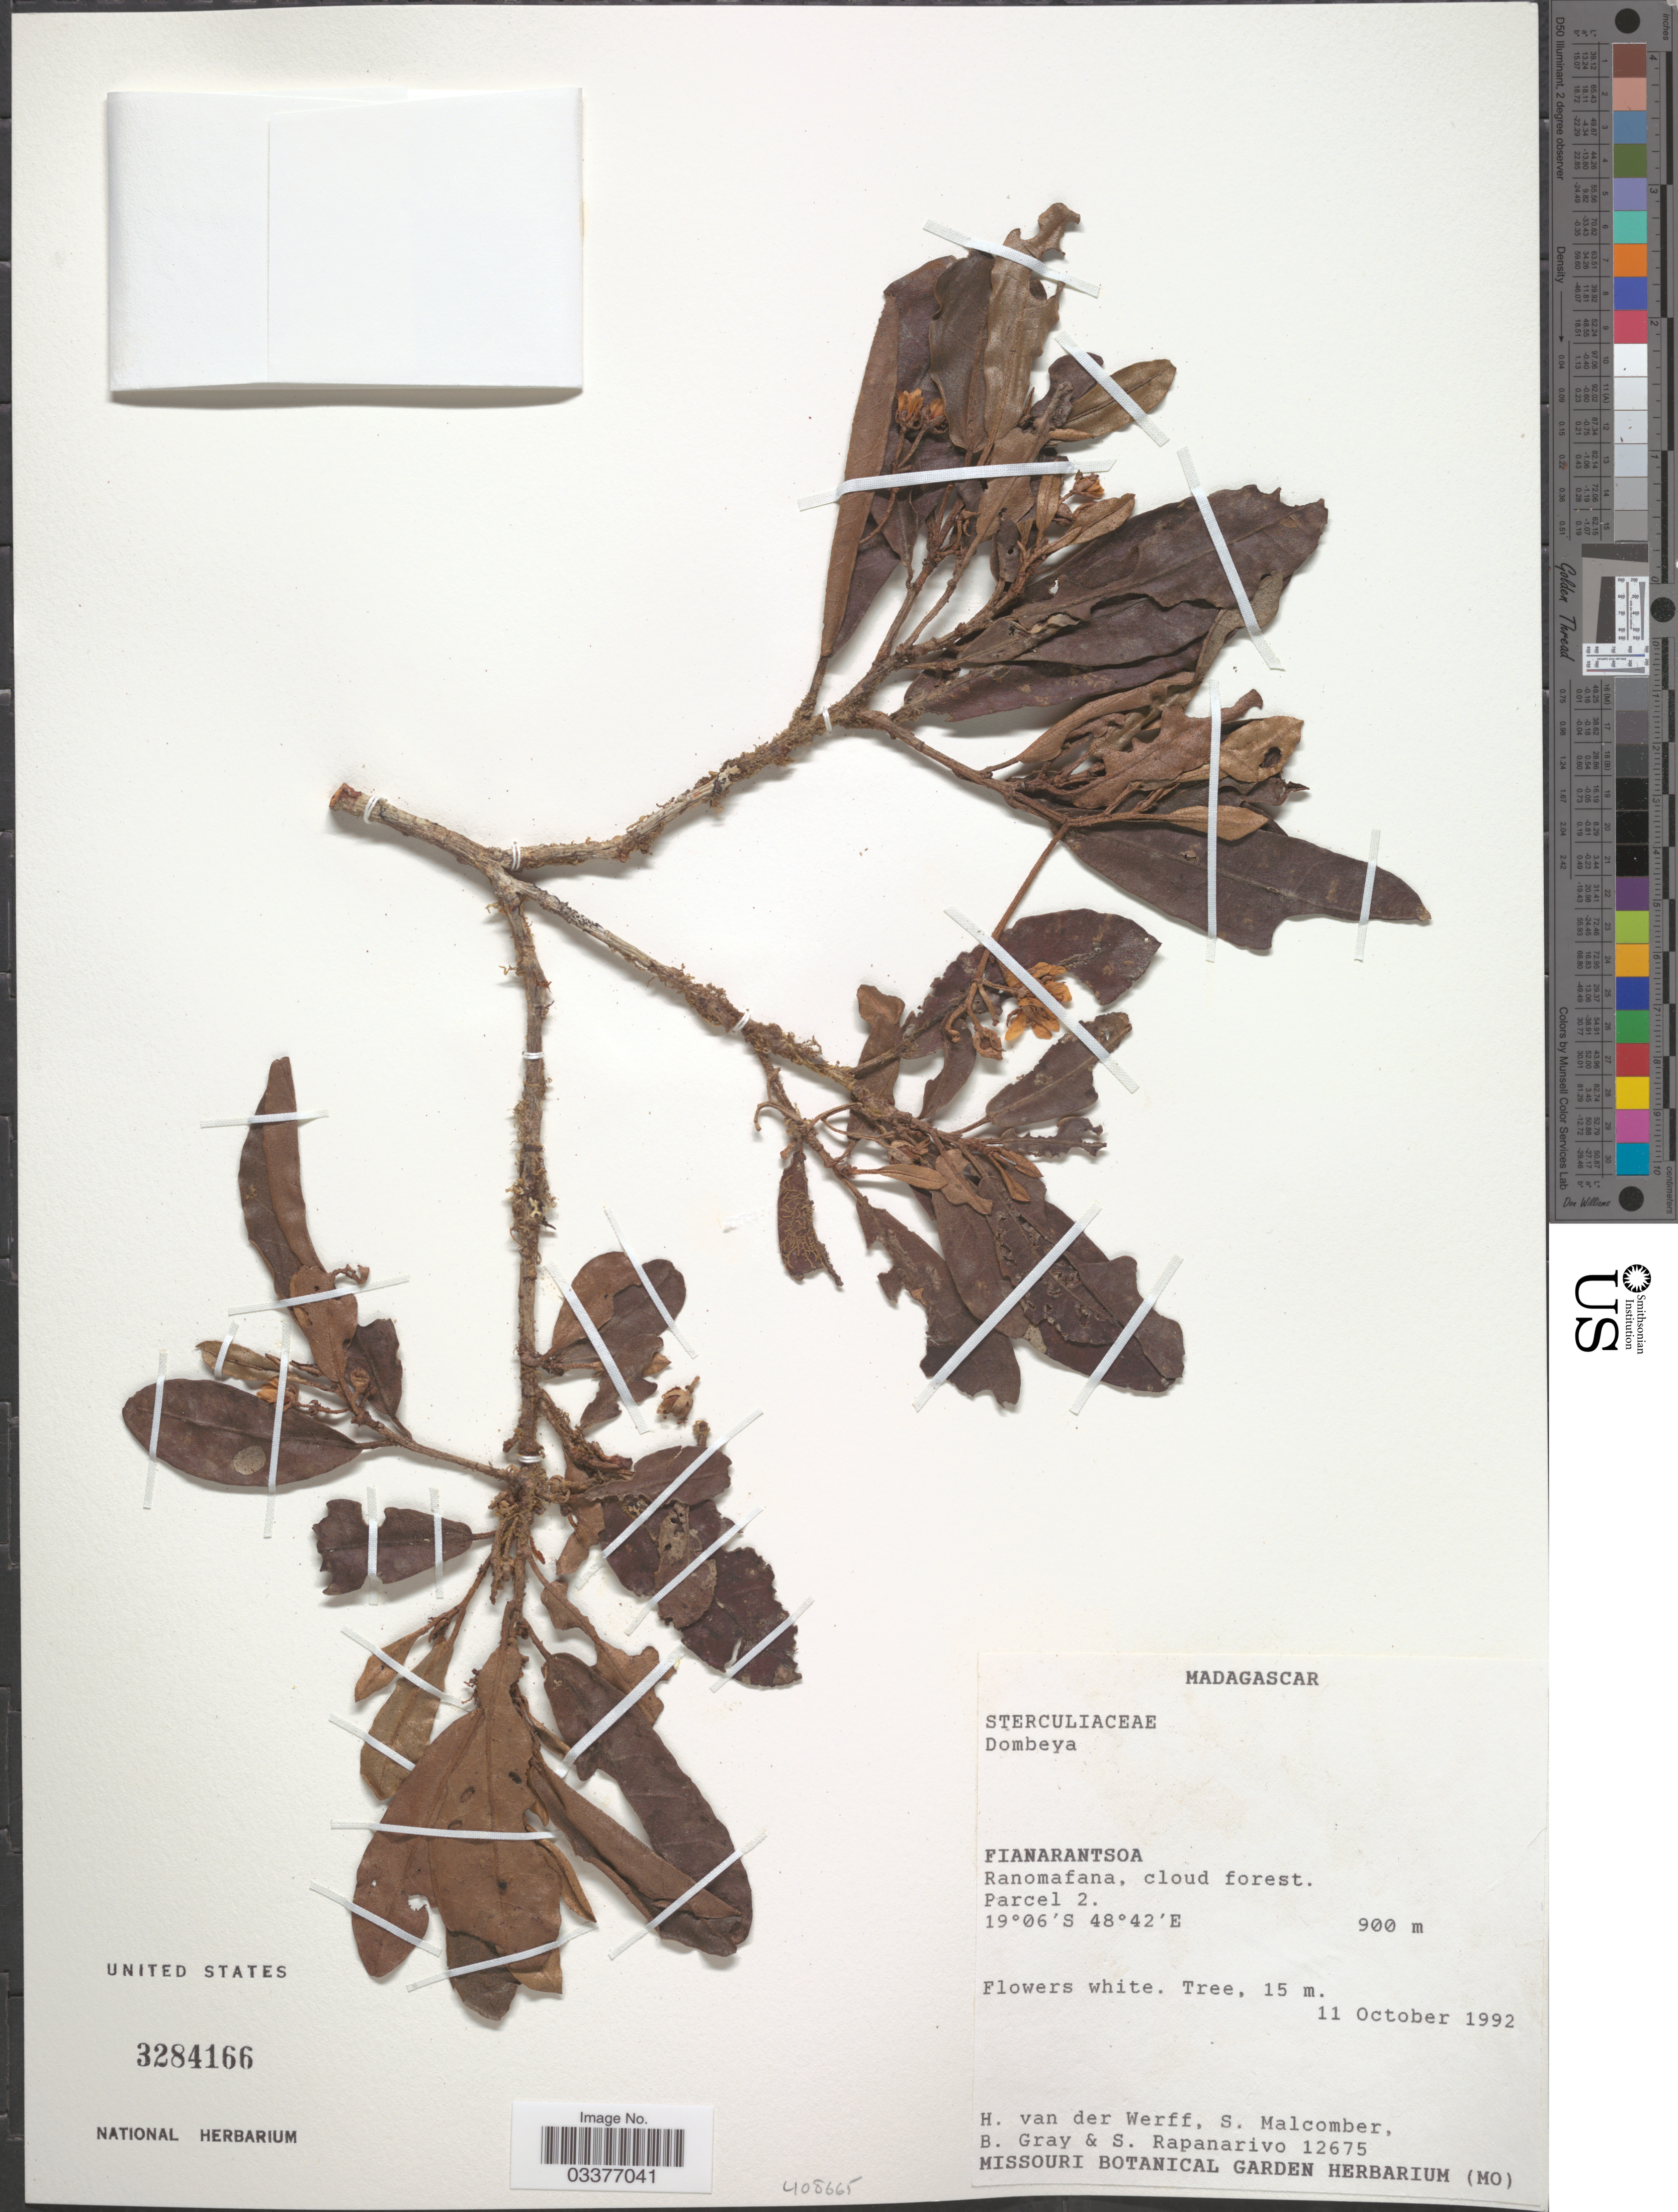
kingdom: Plantae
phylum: Tracheophyta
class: Magnoliopsida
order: Malvales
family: Malvaceae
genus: Dombeya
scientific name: Dombeya sp.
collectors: H. van der Werff, S. T. Malcomber, B. Gray & S. Rapanarivo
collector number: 12675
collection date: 1992-10-11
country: Madagascar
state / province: Atsinanana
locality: Ranomafana, cloud forest. Parcel 2.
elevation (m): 900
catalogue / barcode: US 3284166